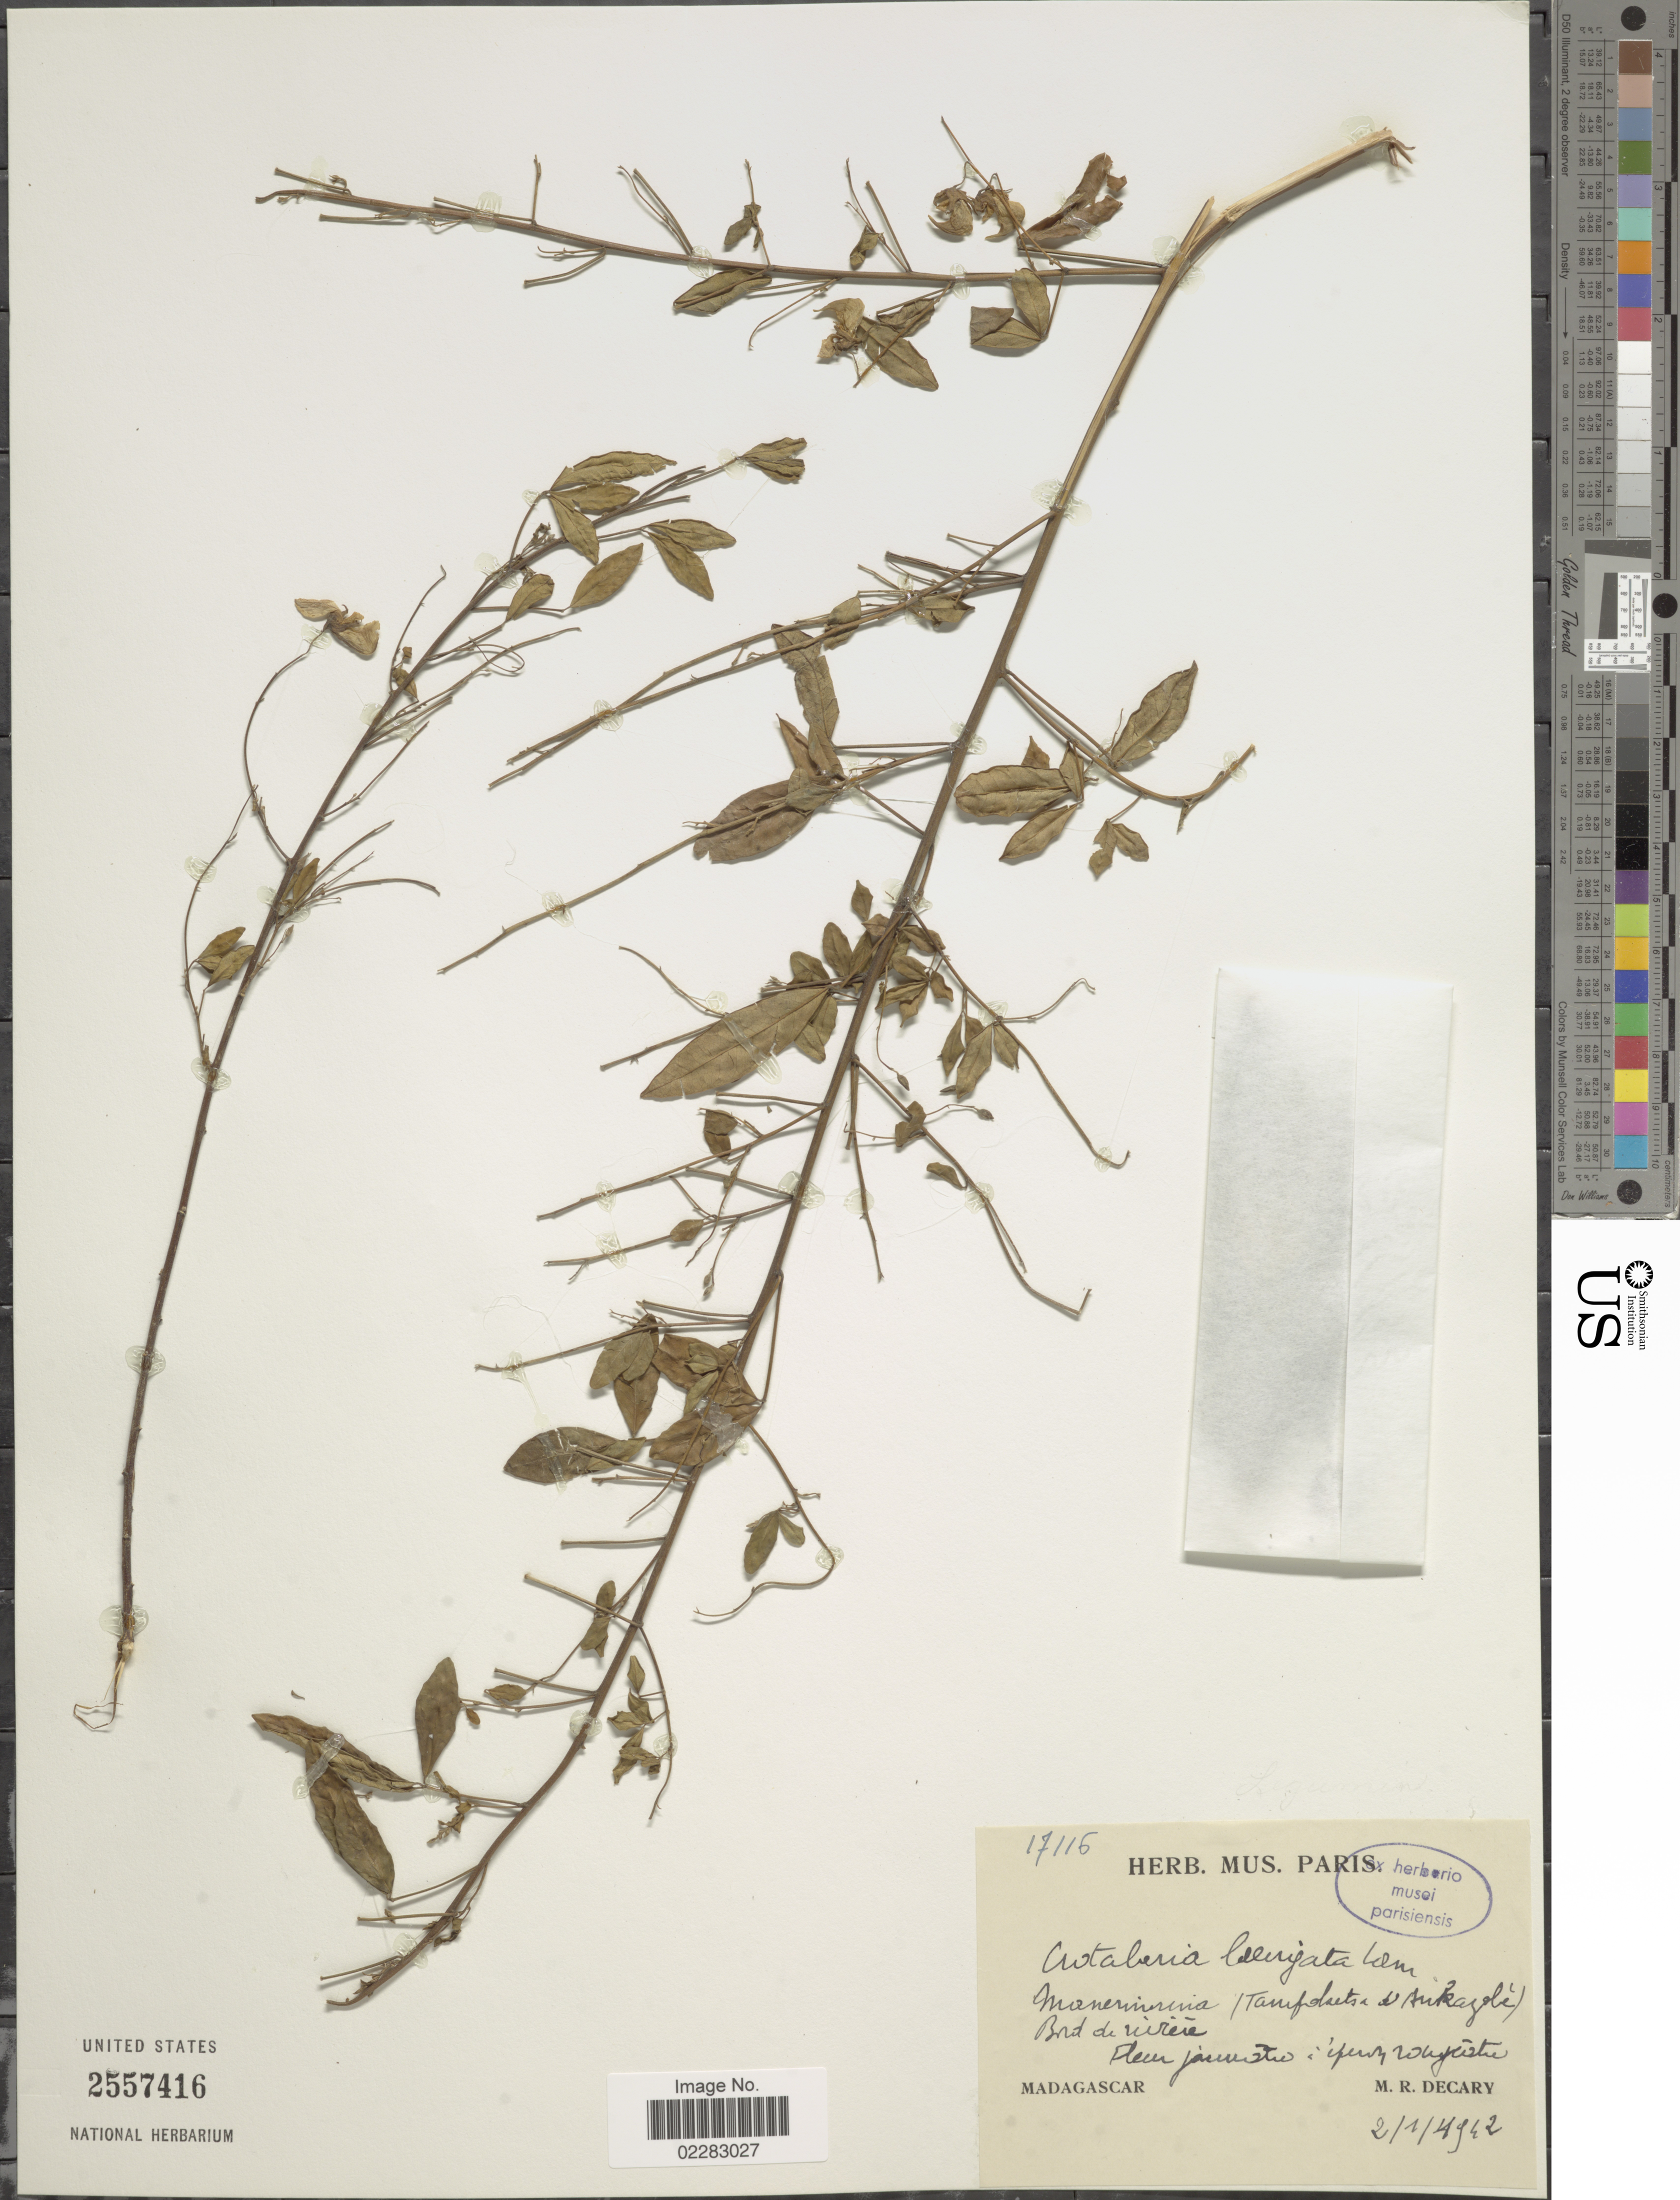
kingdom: Plantae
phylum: Tracheophyta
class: Magnoliopsida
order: Fabales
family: Fabaceae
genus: Crotalaria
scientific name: Crotalaria laevigata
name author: Lam.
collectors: R. Decary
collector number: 17116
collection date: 1912-01-02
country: Madagascar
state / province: Analamanga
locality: Manerinerina (Tampoketsa d'Ankazobe). Bord de rivière [riverside].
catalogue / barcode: US 2557416